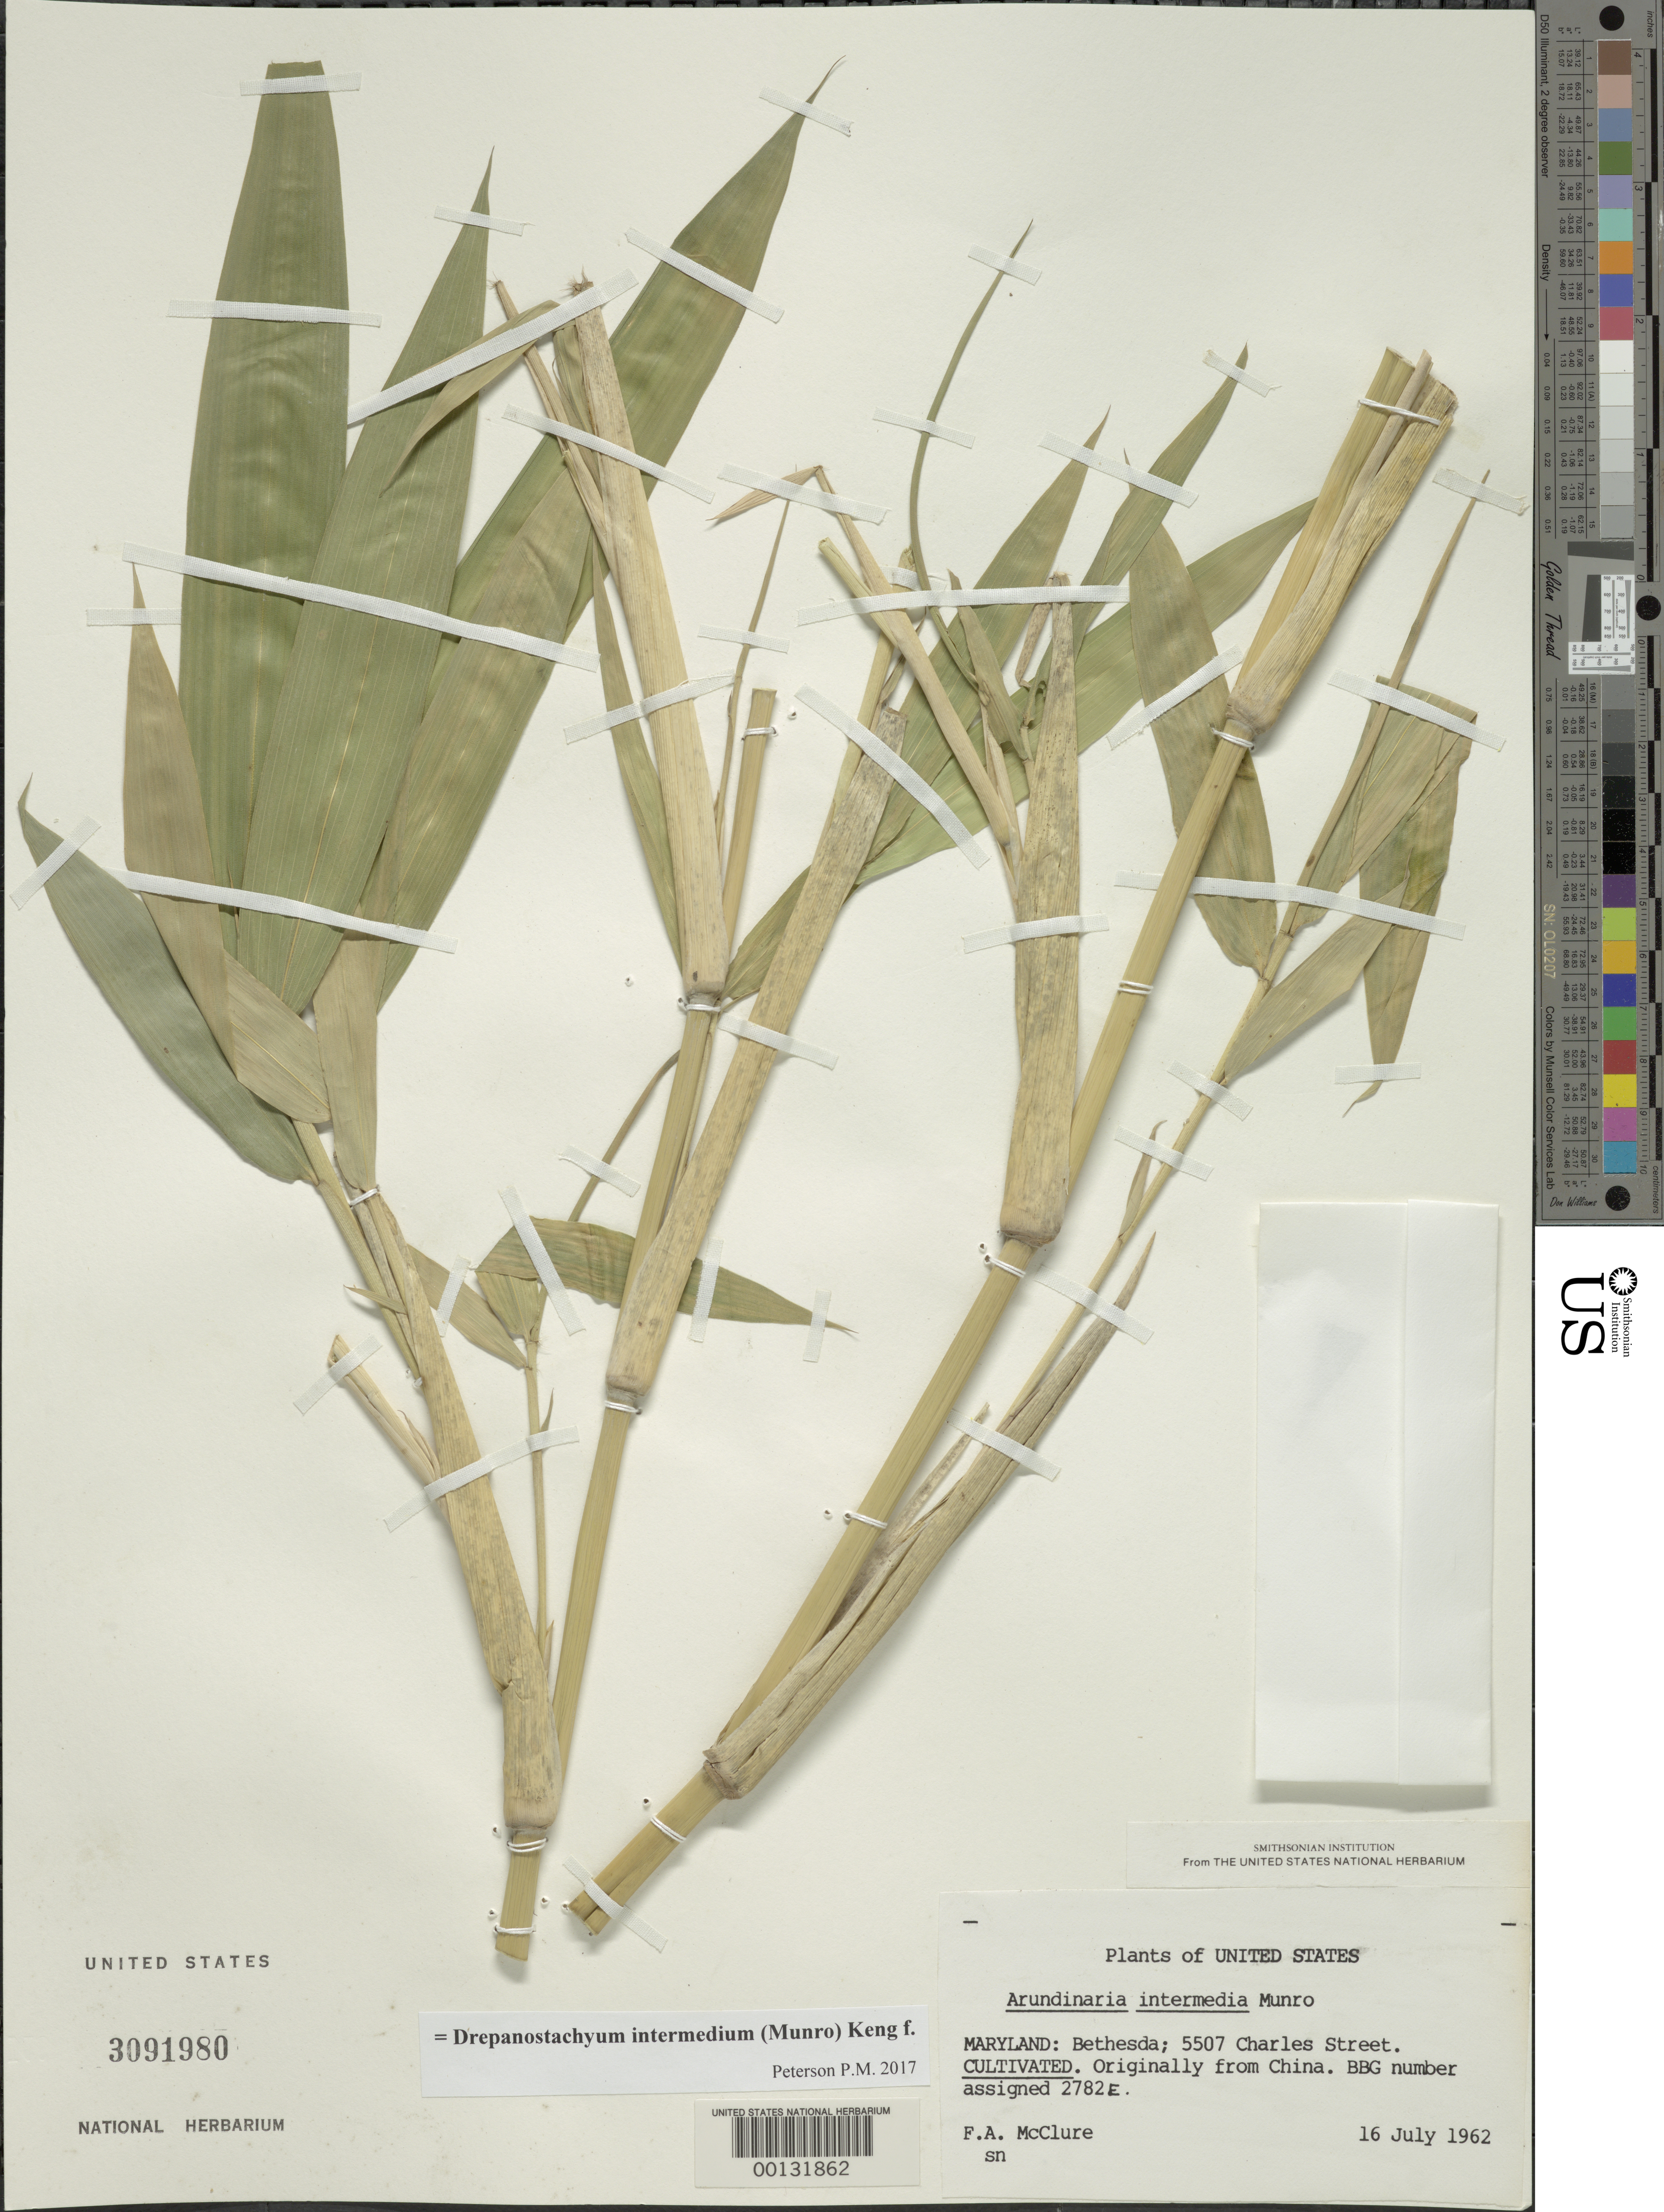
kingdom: Plantae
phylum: Tracheophyta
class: Liliopsida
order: Poales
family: Poaceae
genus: Drepanostachyum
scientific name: Drepanostachyum intermedium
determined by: Poaceae Reorganization Project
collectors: F. A. McClure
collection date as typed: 16 Jul 1962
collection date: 1962-07-16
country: United States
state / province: Maryland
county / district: Montgomery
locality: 5507 Charles Street, Bethesda (McClure's garden)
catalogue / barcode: US 3091980